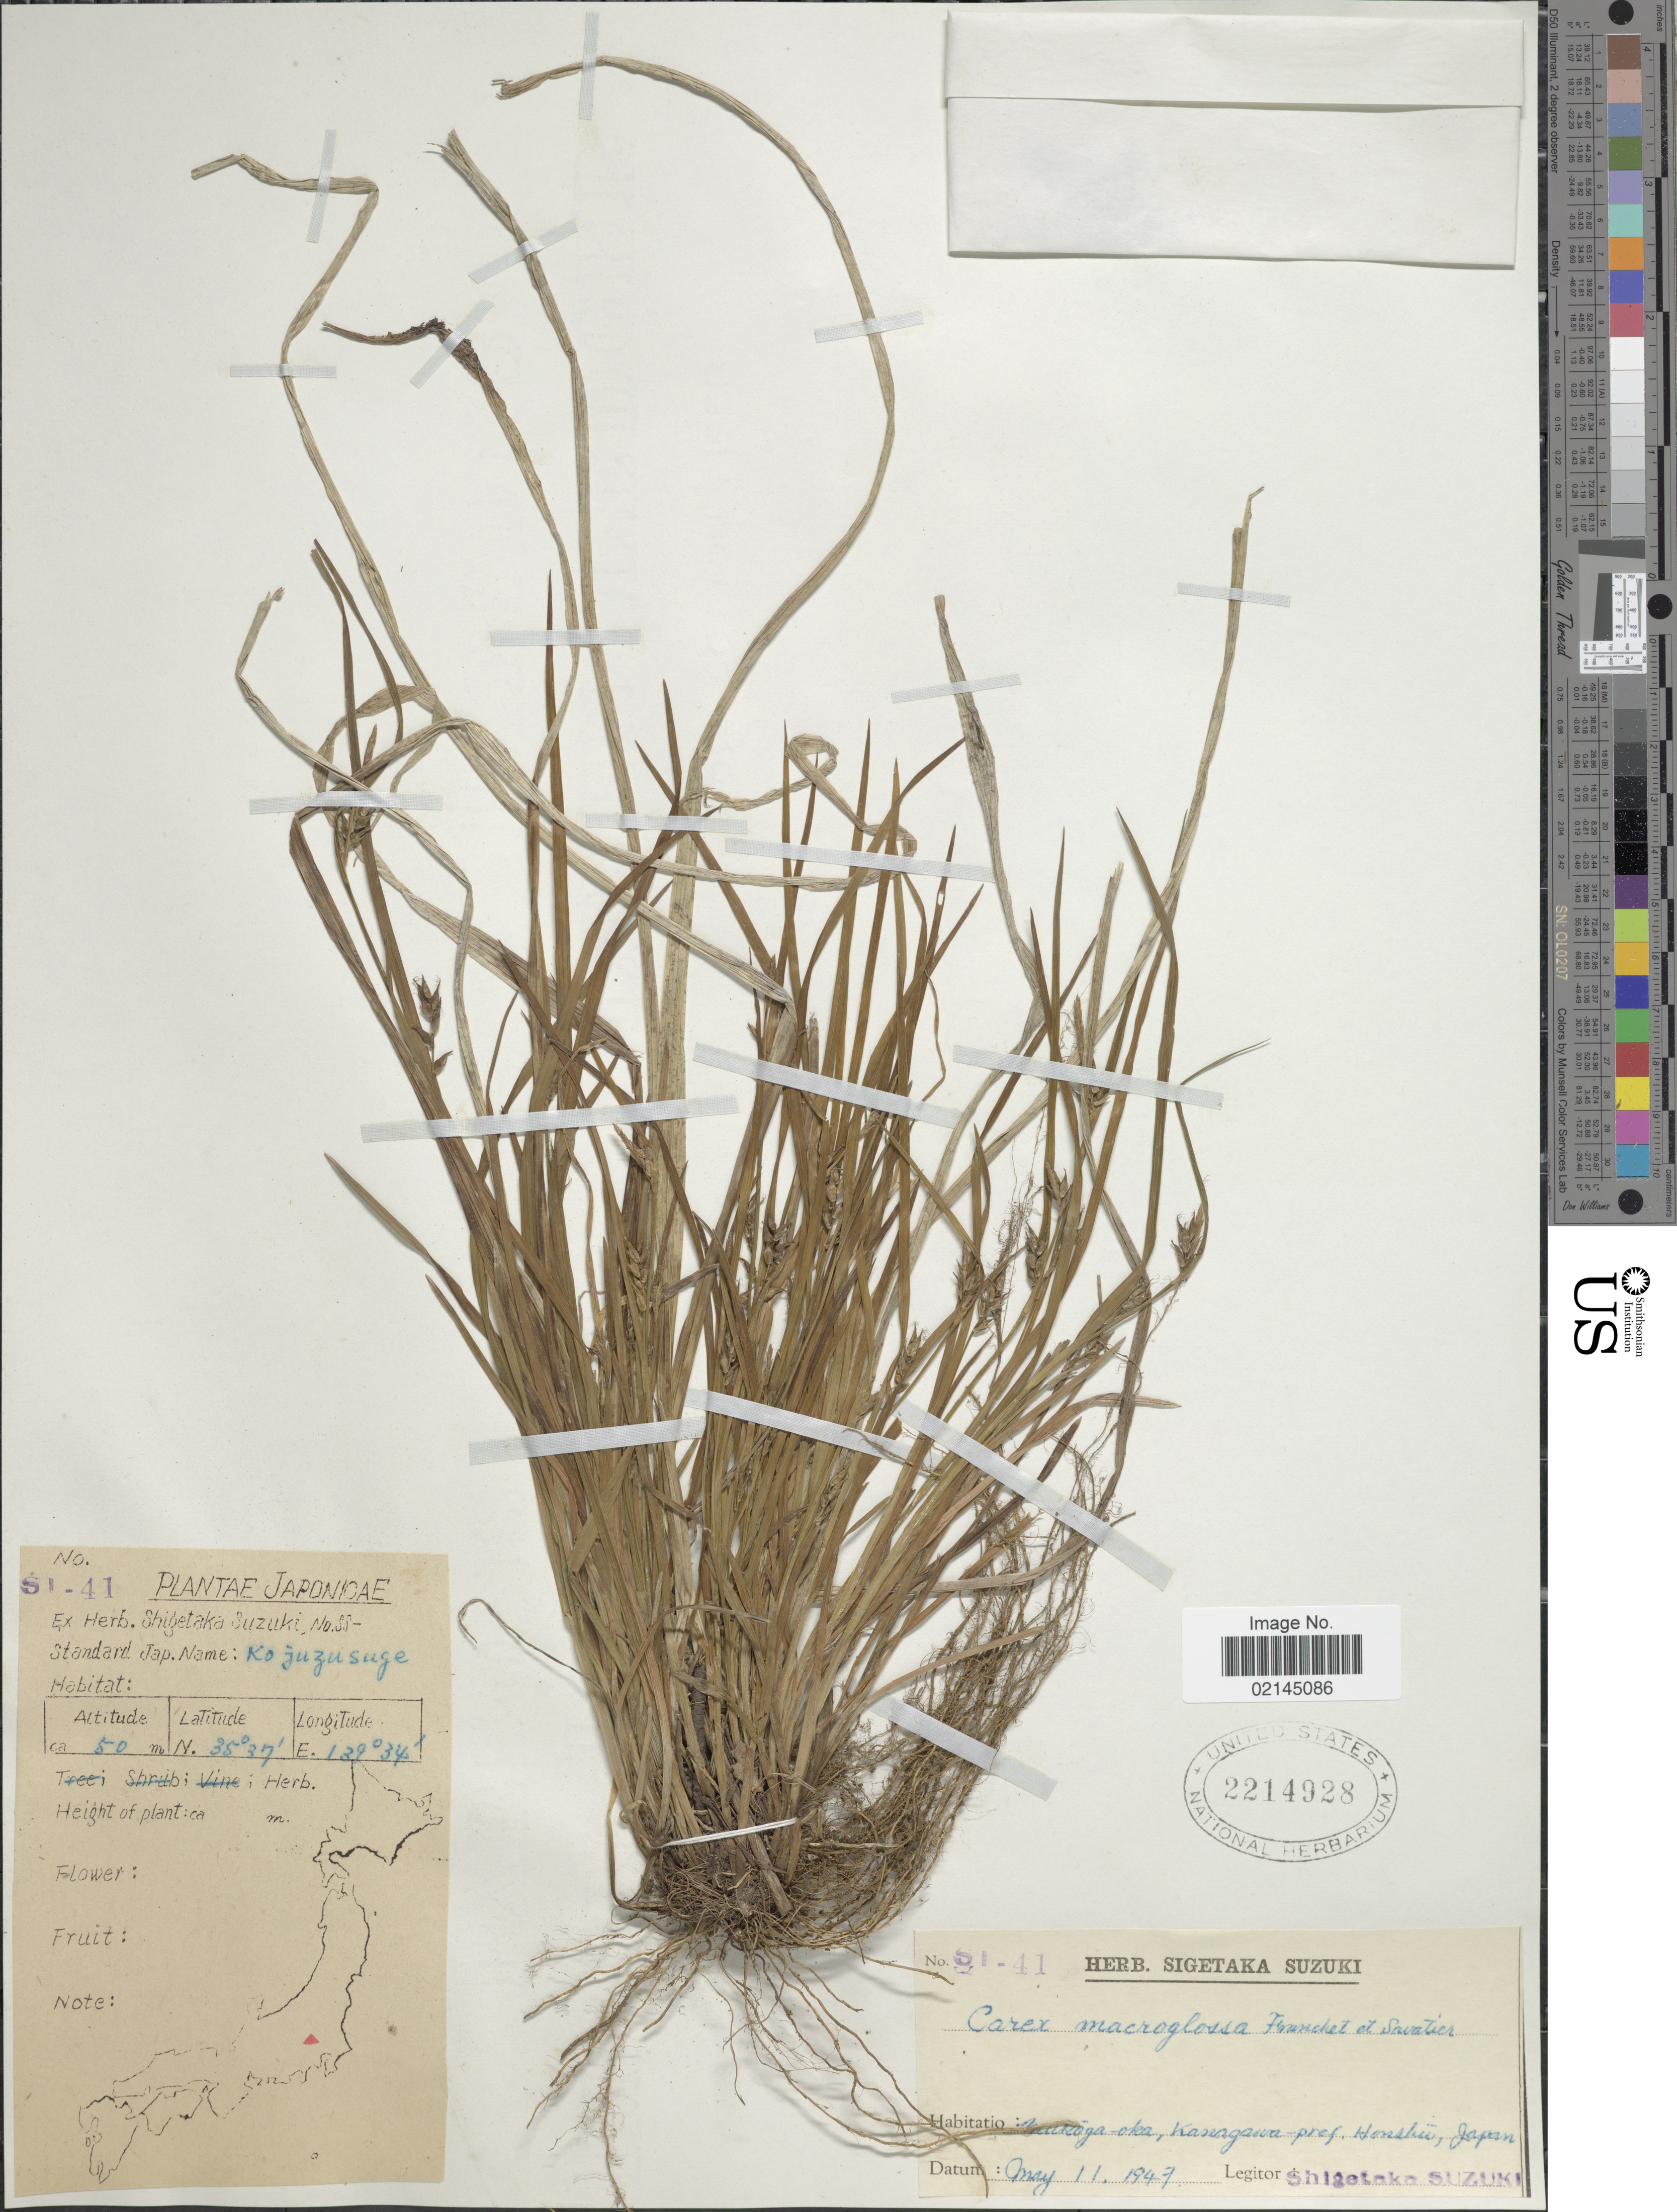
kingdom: Plantae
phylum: Tracheophyta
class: Liliopsida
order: Poales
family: Cyperaceae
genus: Carex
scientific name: Carex jackiana var. macroglossa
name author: (Franch. & Sav.) Kük.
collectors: S. Suzuki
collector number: SI-41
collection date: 1947-05-11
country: Japan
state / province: Kanagawa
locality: Nuingoa [interpreted]-oka, Kanagawa-pref. Honshu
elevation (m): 50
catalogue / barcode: US 2214928